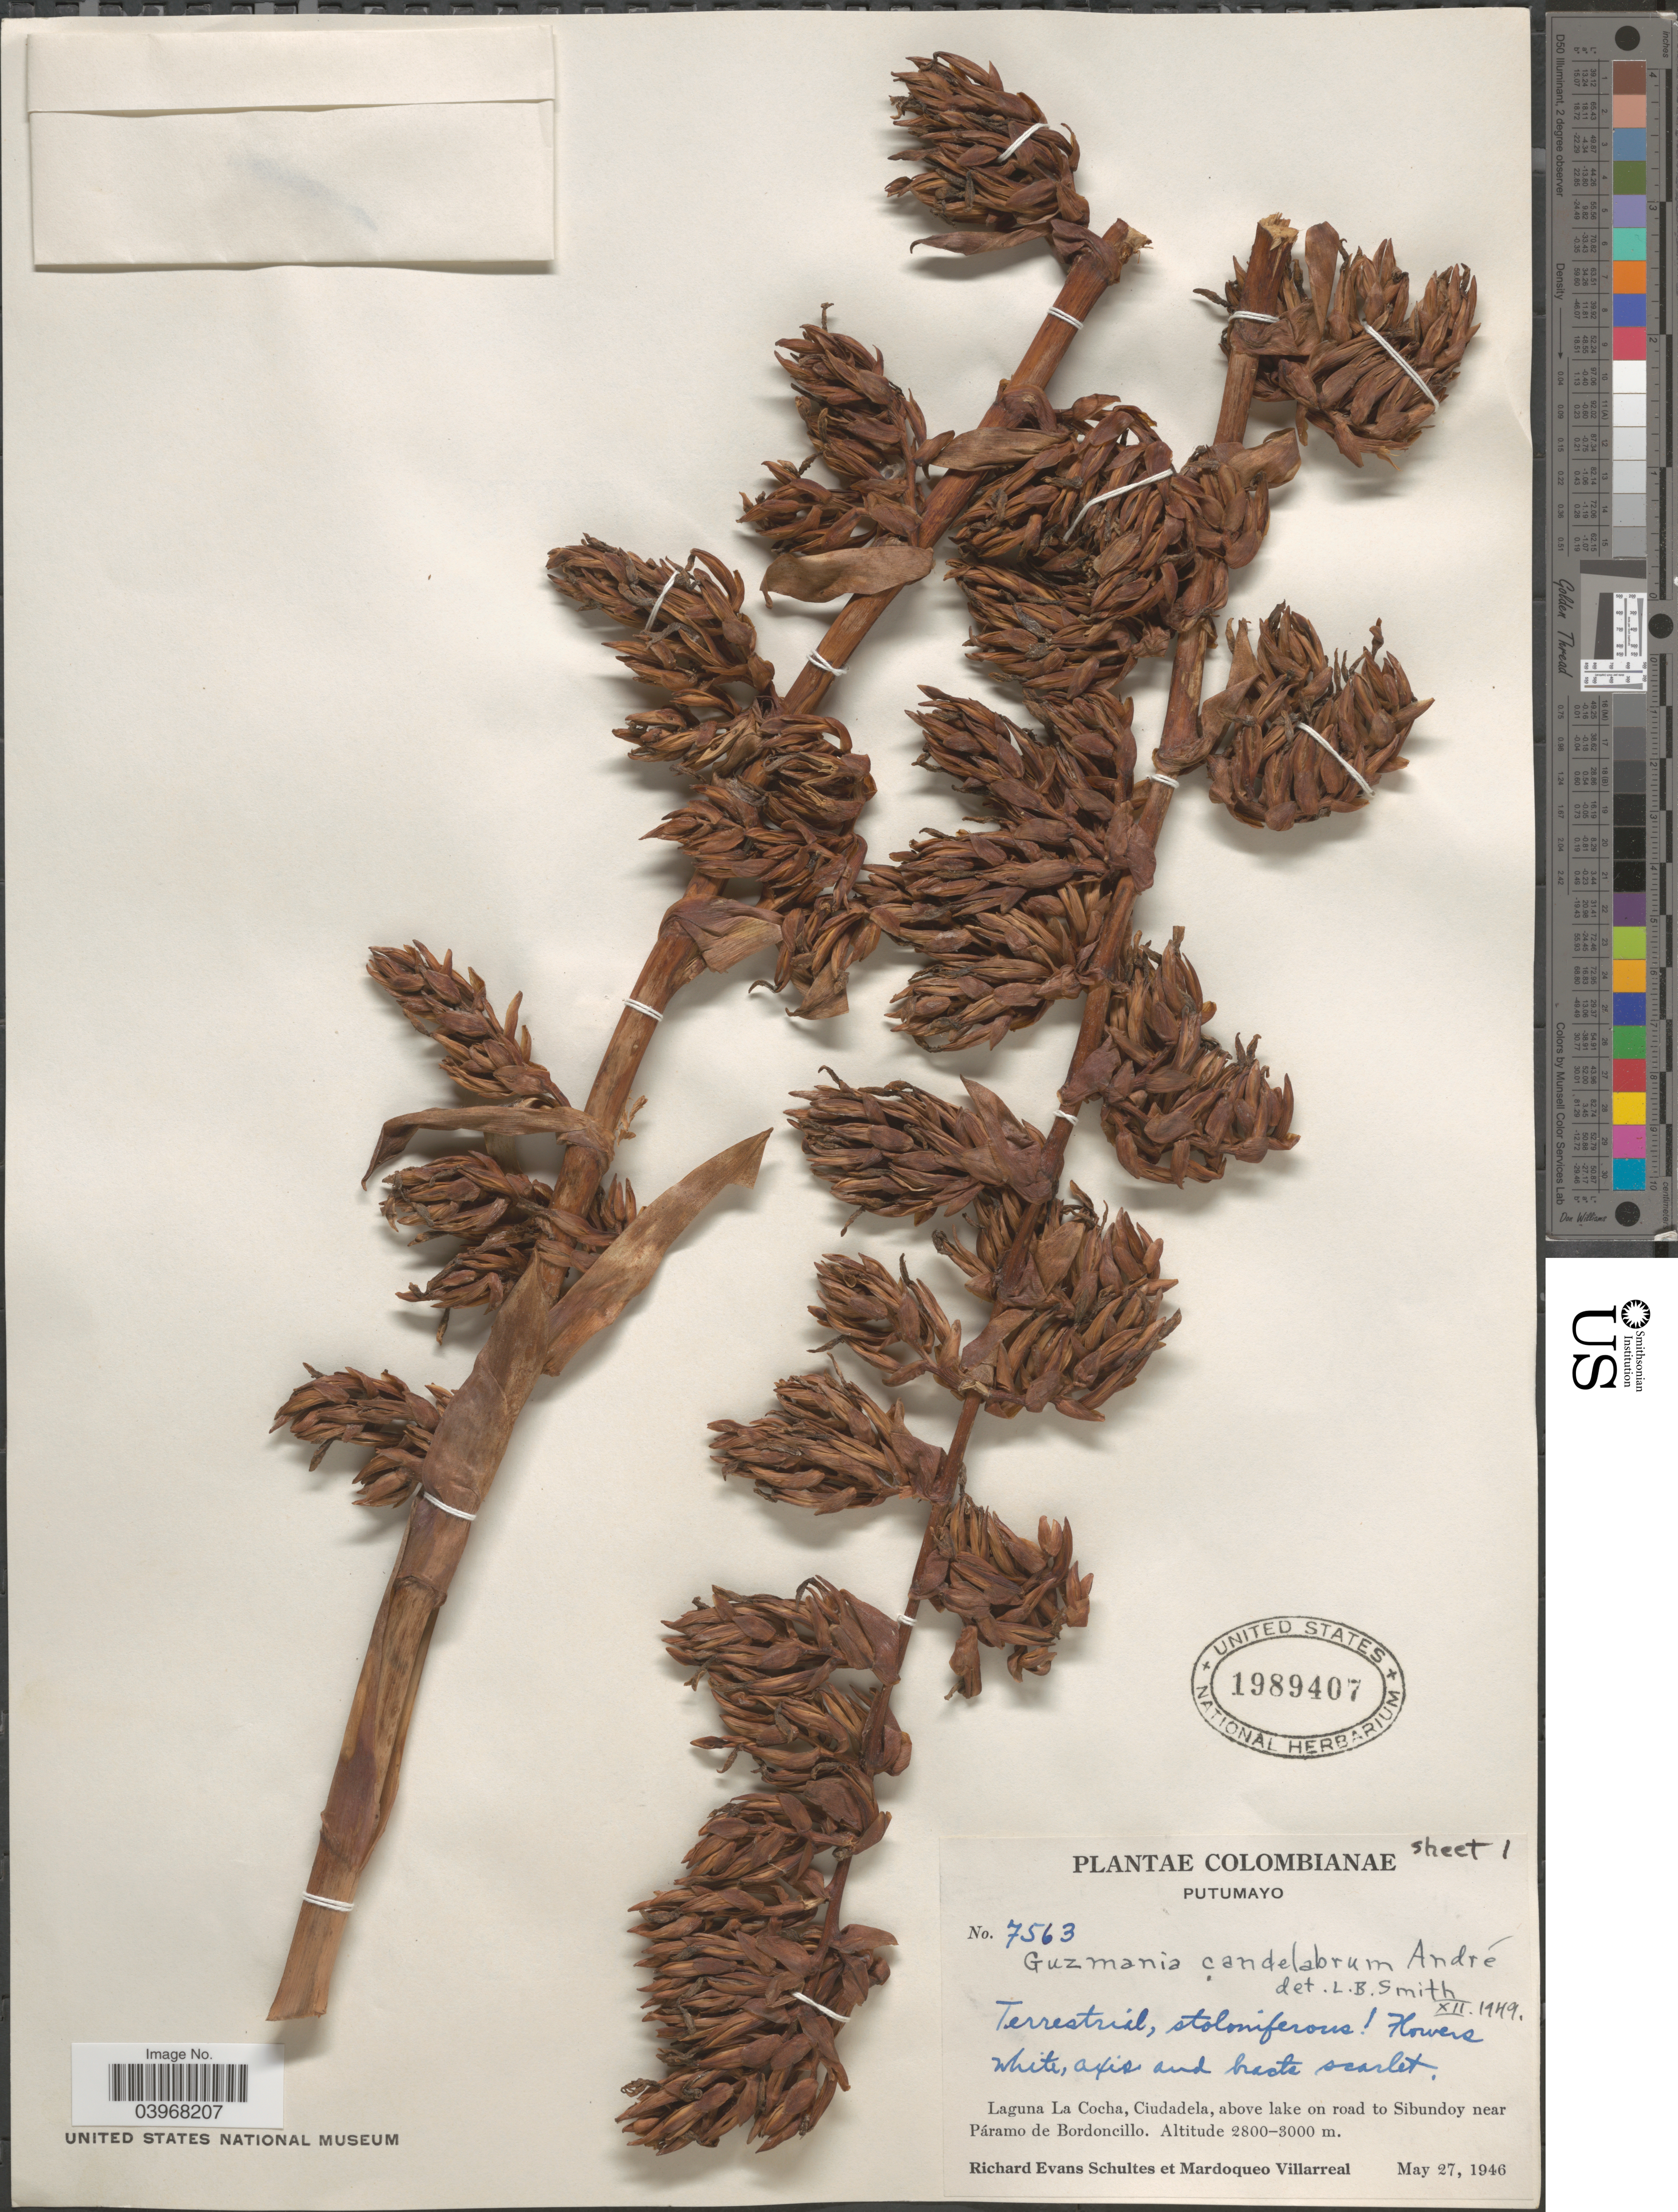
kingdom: Plantae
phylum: Tracheophyta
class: Liliopsida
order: Poales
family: Bromeliaceae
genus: Guzmania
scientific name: Guzmania candelabrum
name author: (André) André ex Mez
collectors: R. E. Schultes & M. Villarreal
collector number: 7563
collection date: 1946-05-27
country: Colombia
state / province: Putumayo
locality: Laguna La Cocha, Ciudadela, above lake on road to Sibundoy near Páramo de Bordoncillo.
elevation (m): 2800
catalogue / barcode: US 1989407